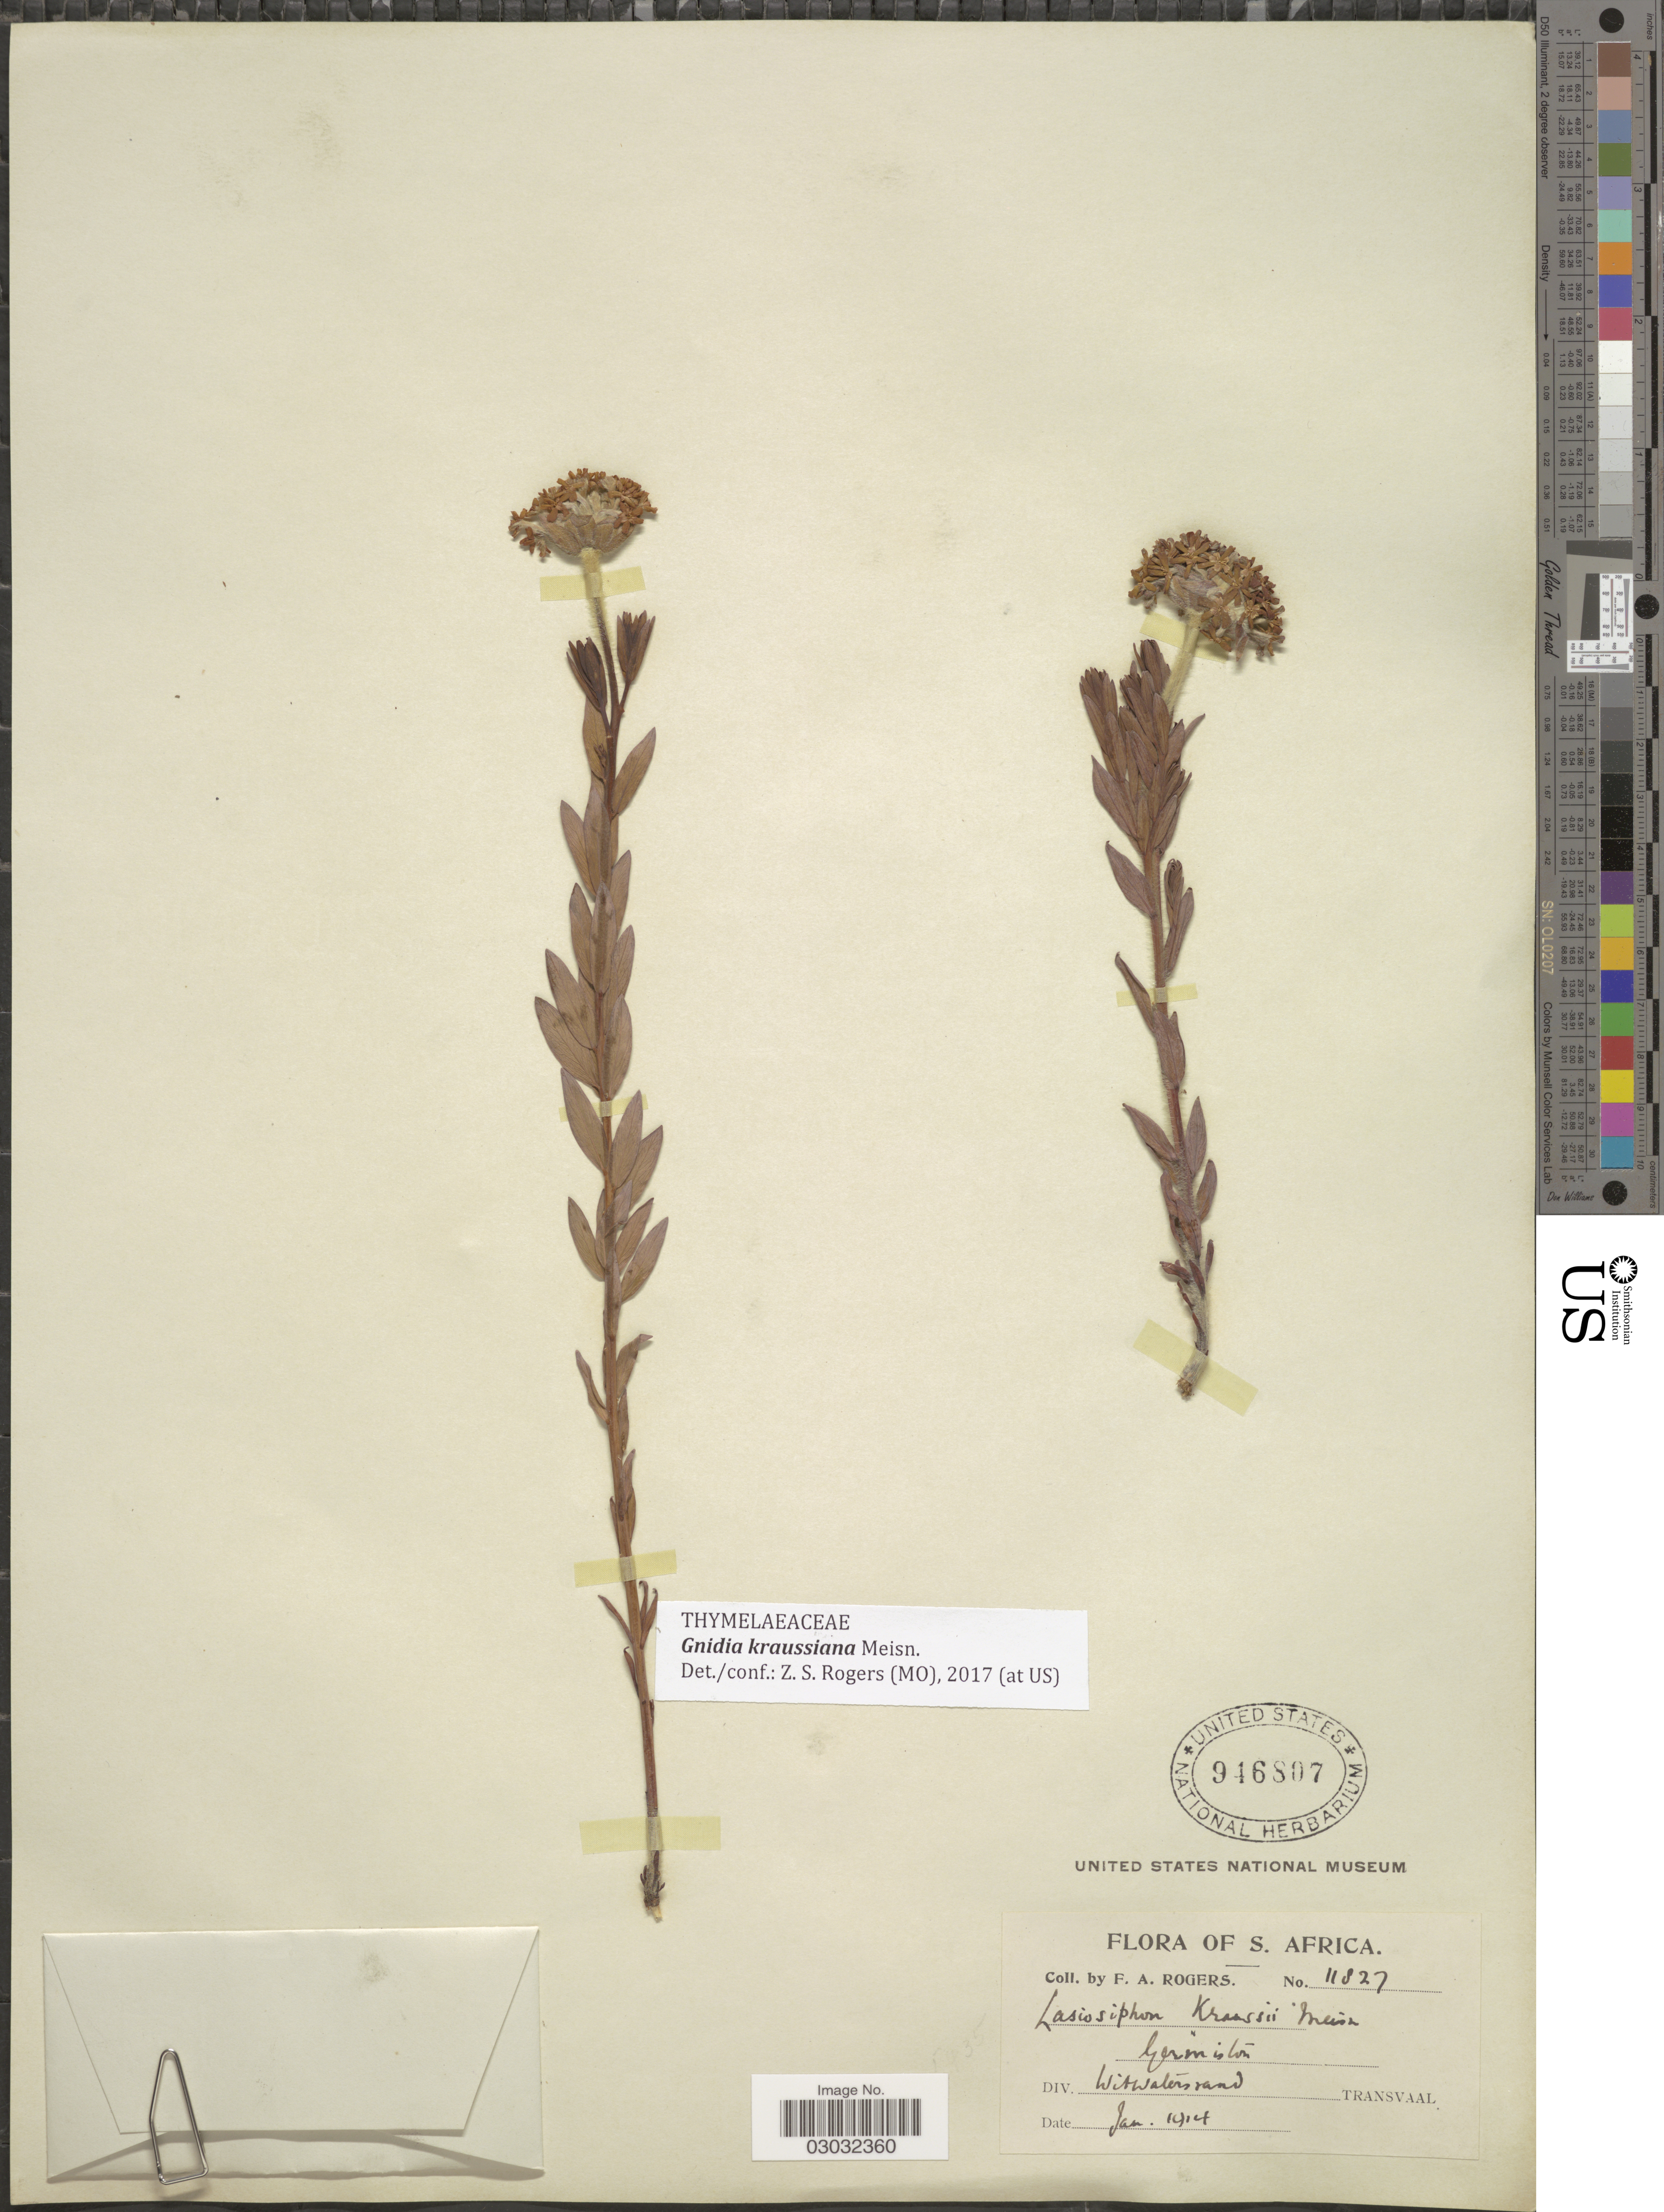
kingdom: Plantae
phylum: Tracheophyta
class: Magnoliopsida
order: Malvales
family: Thymelaeaceae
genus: Lasiosiphon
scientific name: Lasiosiphon kraussianus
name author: (Meisn.) Meisn.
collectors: F. A. Rogers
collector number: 11827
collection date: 1914-01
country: South Africa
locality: S. Africa. Div. Witwatersrand. Transvaal.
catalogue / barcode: US 946807